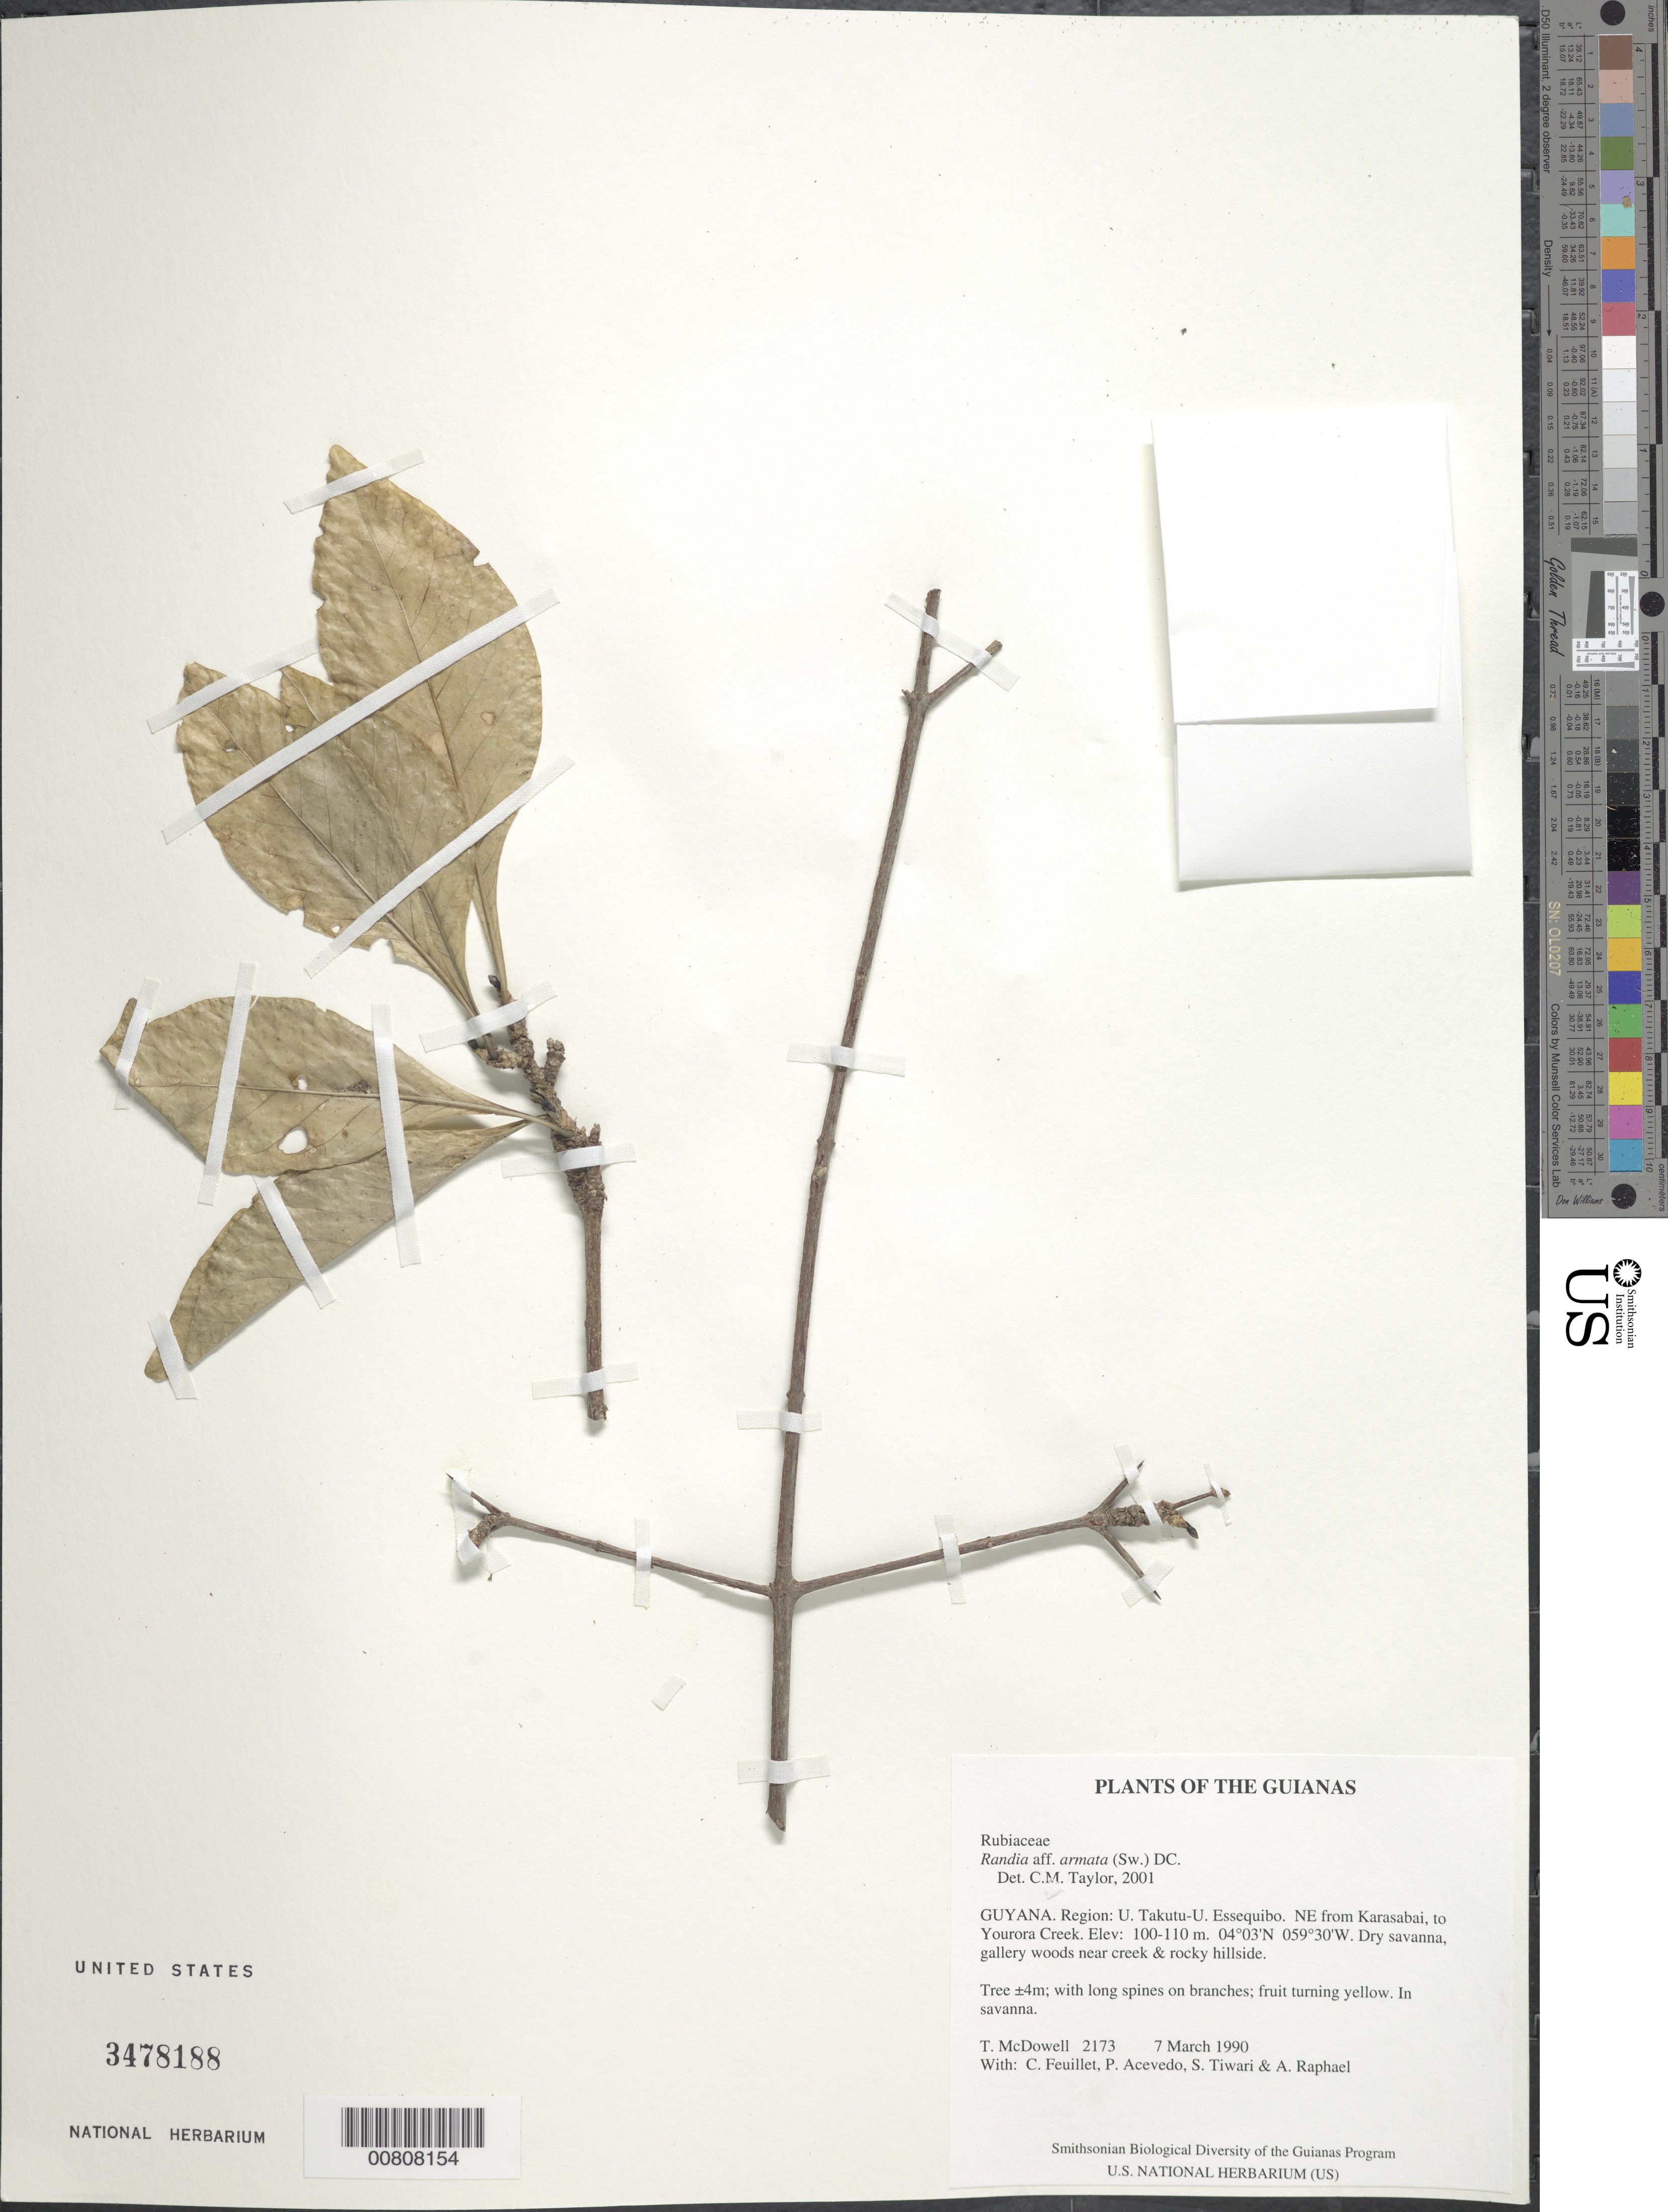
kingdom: Plantae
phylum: Tracheophyta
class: Magnoliopsida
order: Gentianales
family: Rubiaceae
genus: Randia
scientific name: Randia armata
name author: (Sw.) DC.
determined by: Taylor, Charlotte M.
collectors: T. McDowell, C. Feuillet, P. Acevedo-Rodr., S. Tiwari & A. Raphael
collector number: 2173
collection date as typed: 7 March 1990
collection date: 1990-03-07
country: Guyana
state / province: U. Takutu-U. Essequibo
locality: NE from Karasabai, to Yourora Creek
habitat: Dry savanna, gallery woods near creek & rocky hillside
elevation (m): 100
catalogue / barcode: US 3478188